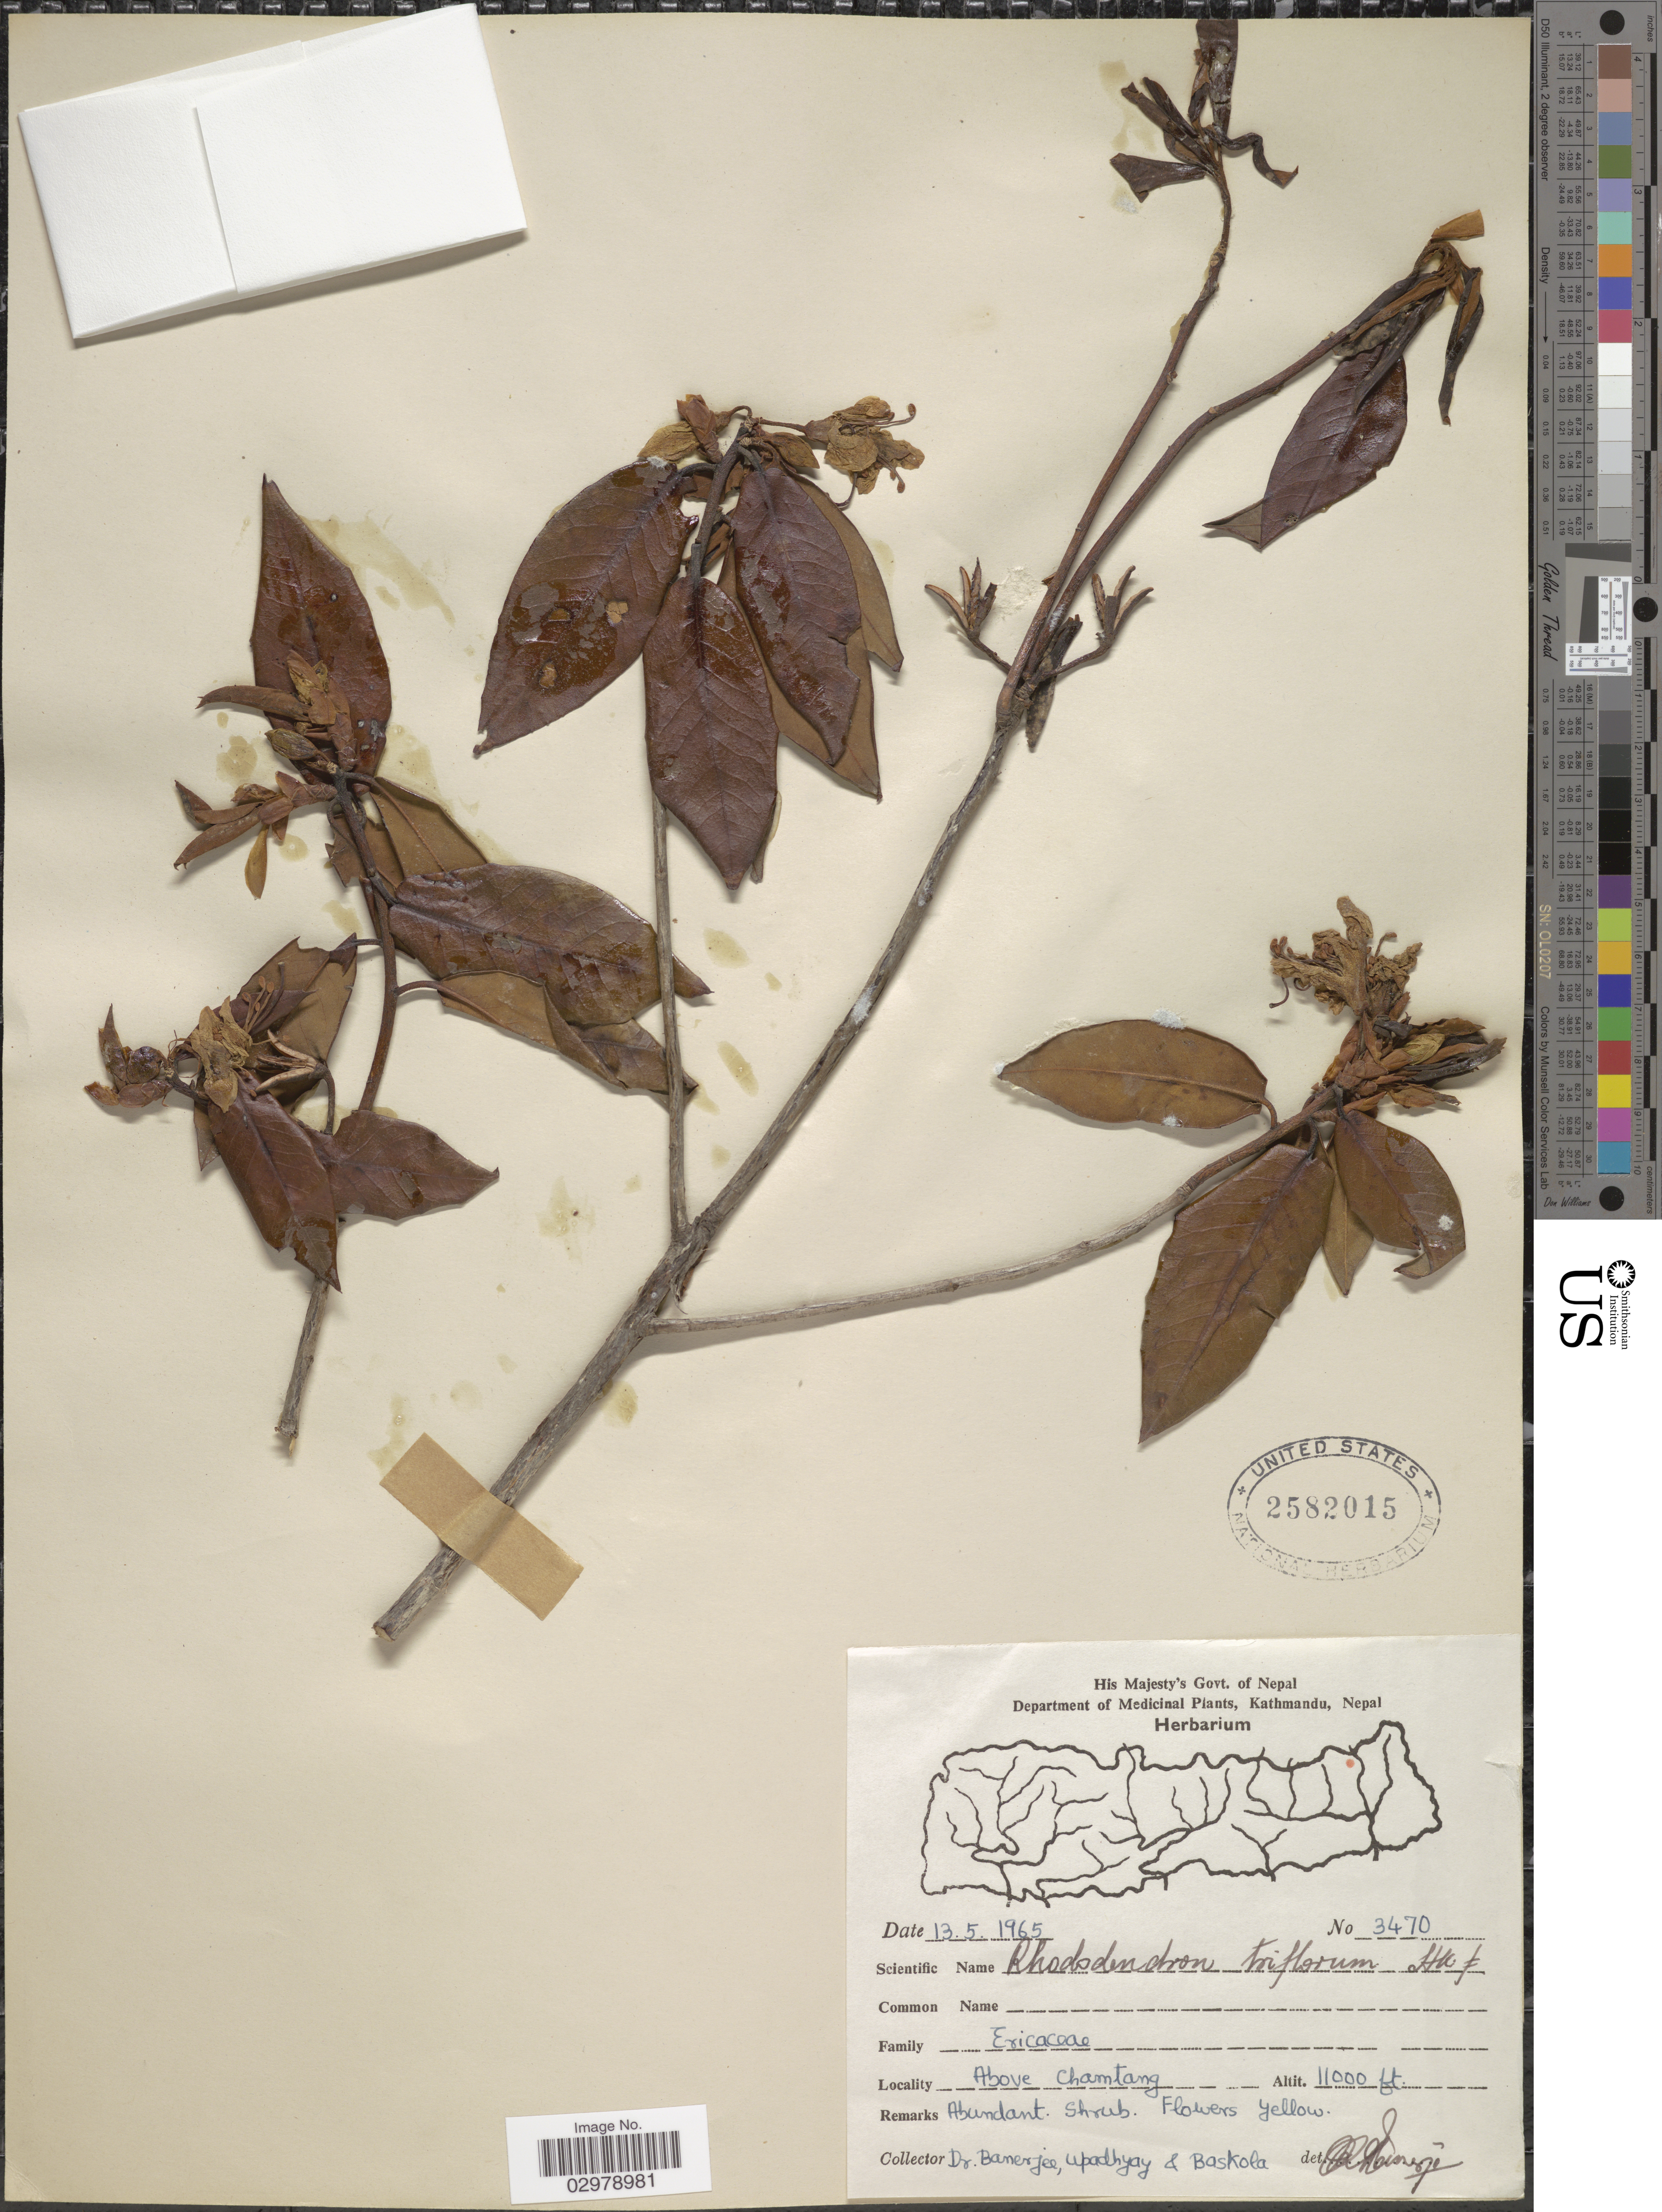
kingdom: Plantae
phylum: Tracheophyta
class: Magnoliopsida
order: Ericales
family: Ericaceae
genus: Rhododendron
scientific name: Rhododendron triflorum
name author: Hook. f.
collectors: -. Banerjee, Upadhyay, -- & Baskola, --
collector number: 3470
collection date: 1965-05-13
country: Nepal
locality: Above Chamtang.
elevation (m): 3353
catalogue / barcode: US 2582015